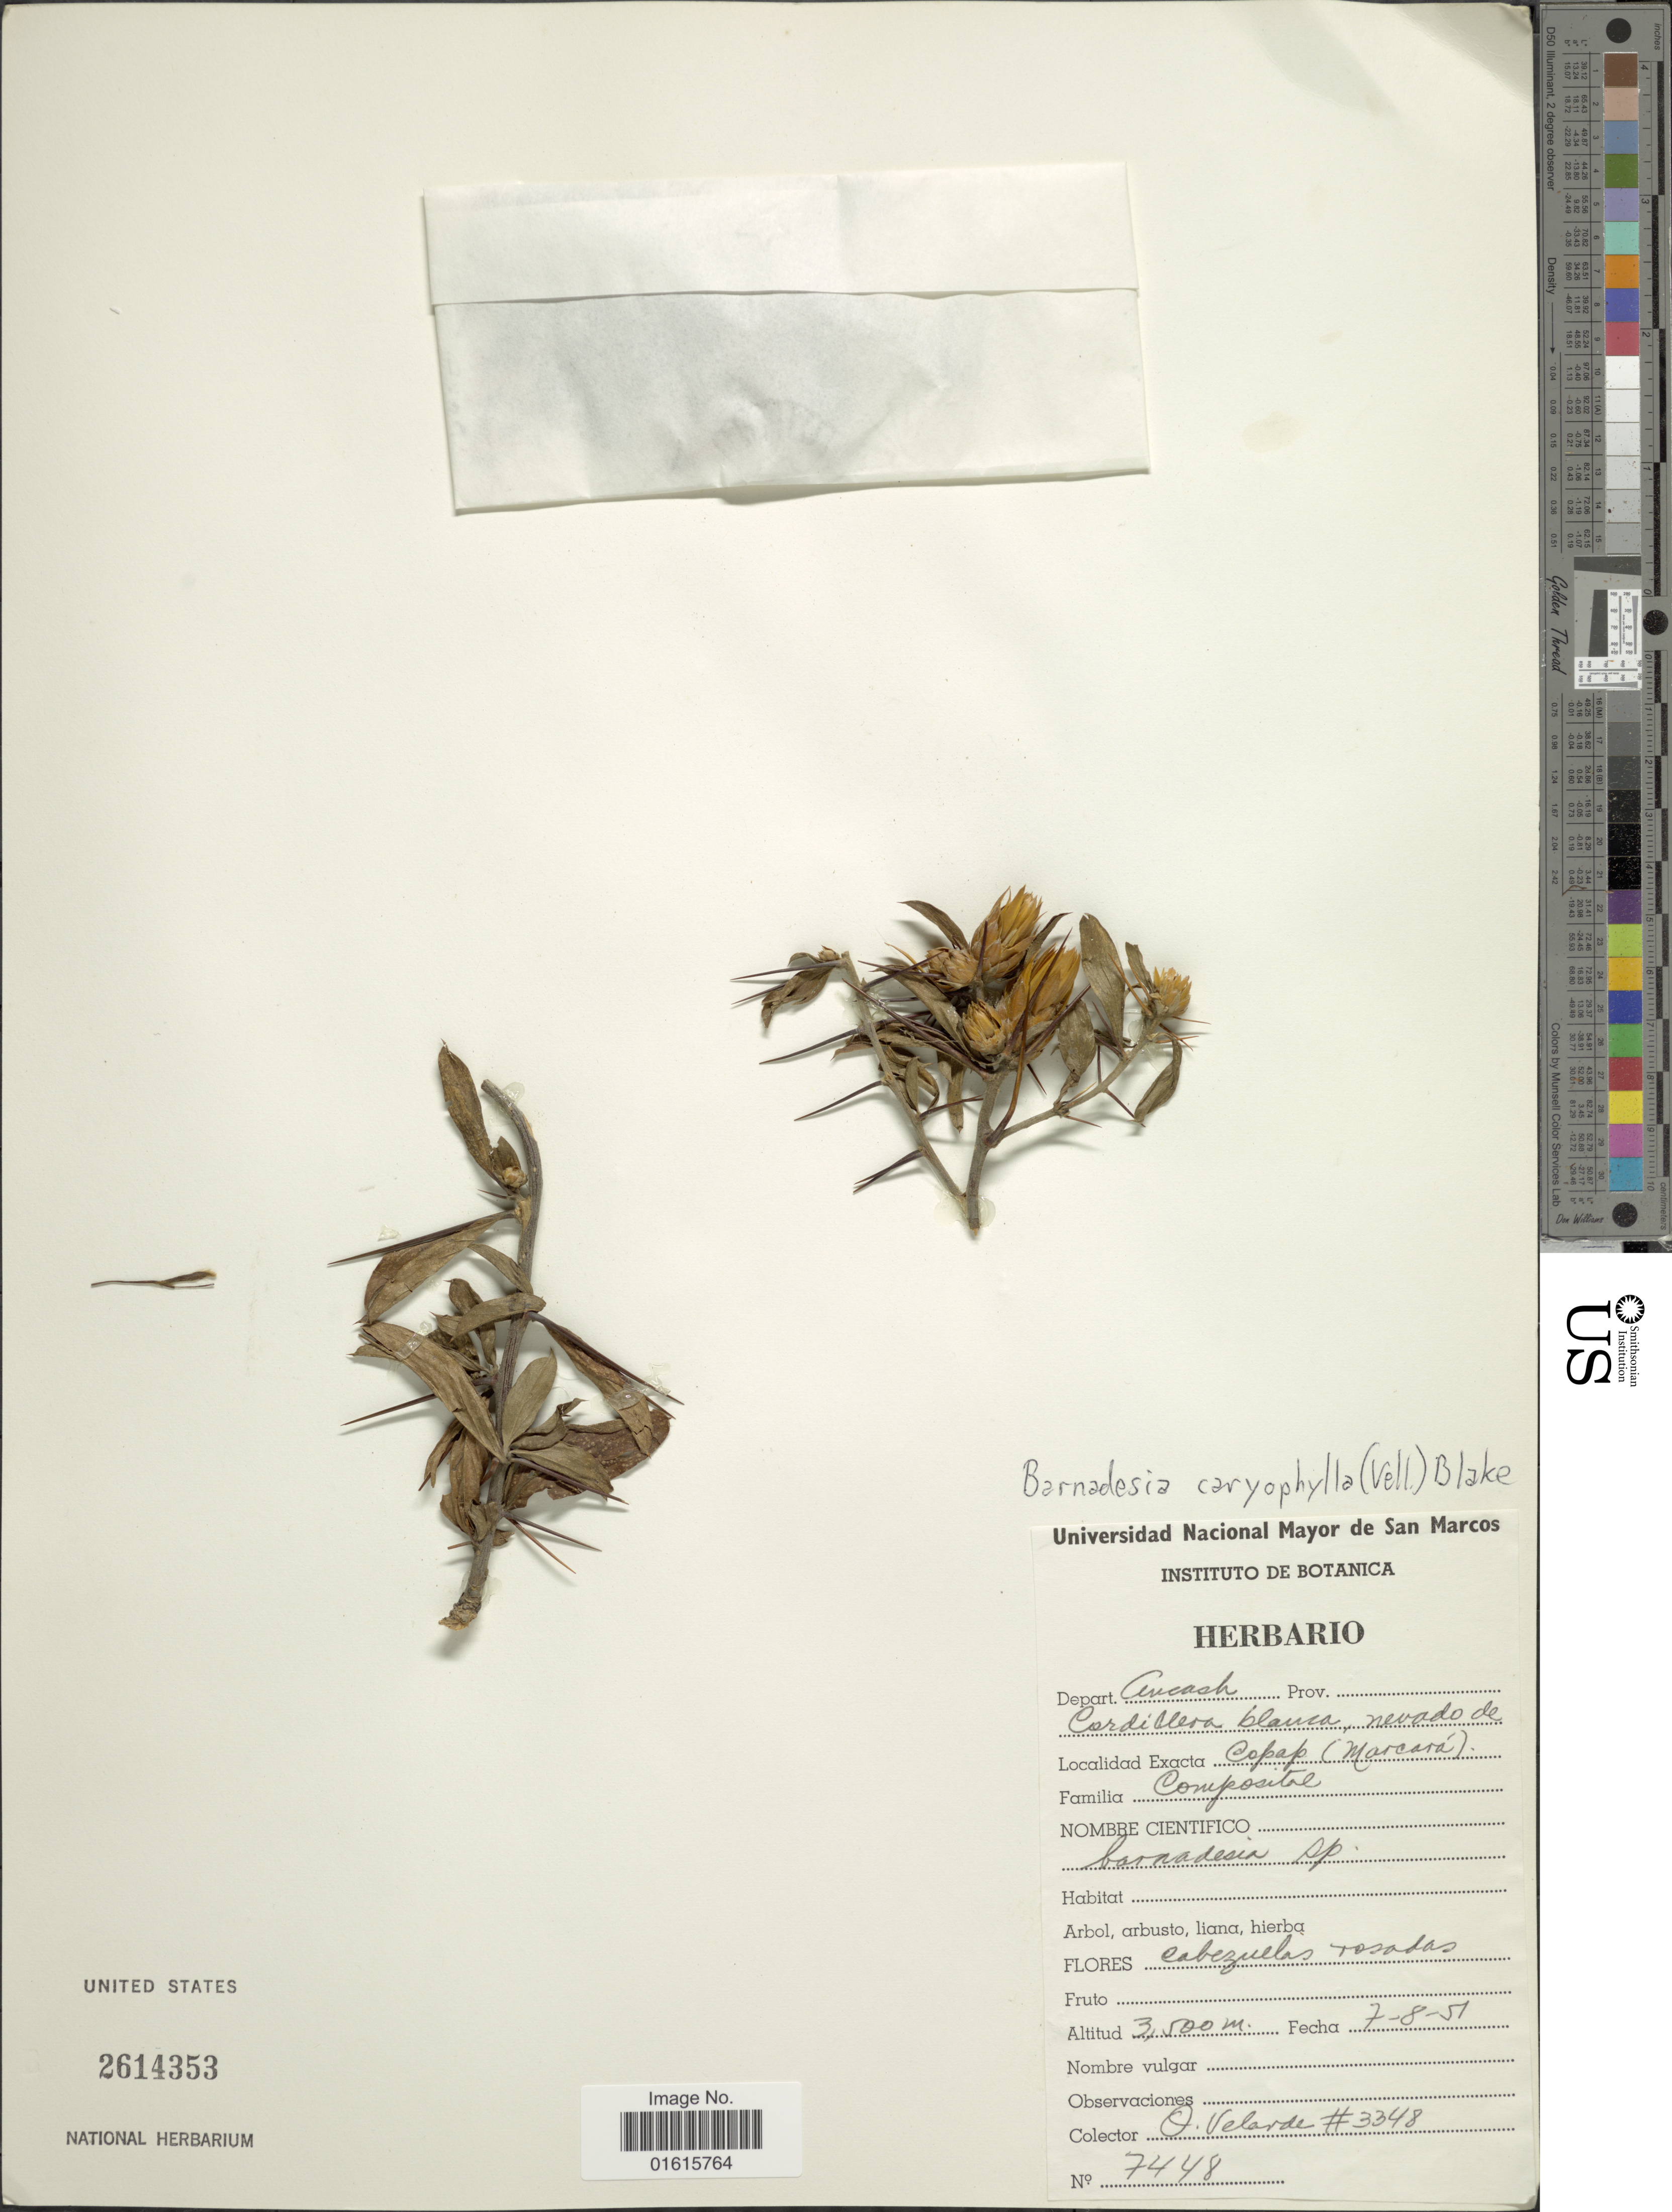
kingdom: Plantae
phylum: Tracheophyta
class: Magnoliopsida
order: Asterales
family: Asteraceae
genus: Barnadesia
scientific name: Barnadesia caryophylla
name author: (Vell.) S.F. Blake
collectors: O. Velarde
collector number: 3348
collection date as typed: Transcribed d/m/y: 7/8/51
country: Peru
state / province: Ancash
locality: Cordillera blanca, nevado de Copap (Marcara)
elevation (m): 3500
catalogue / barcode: US 2614353